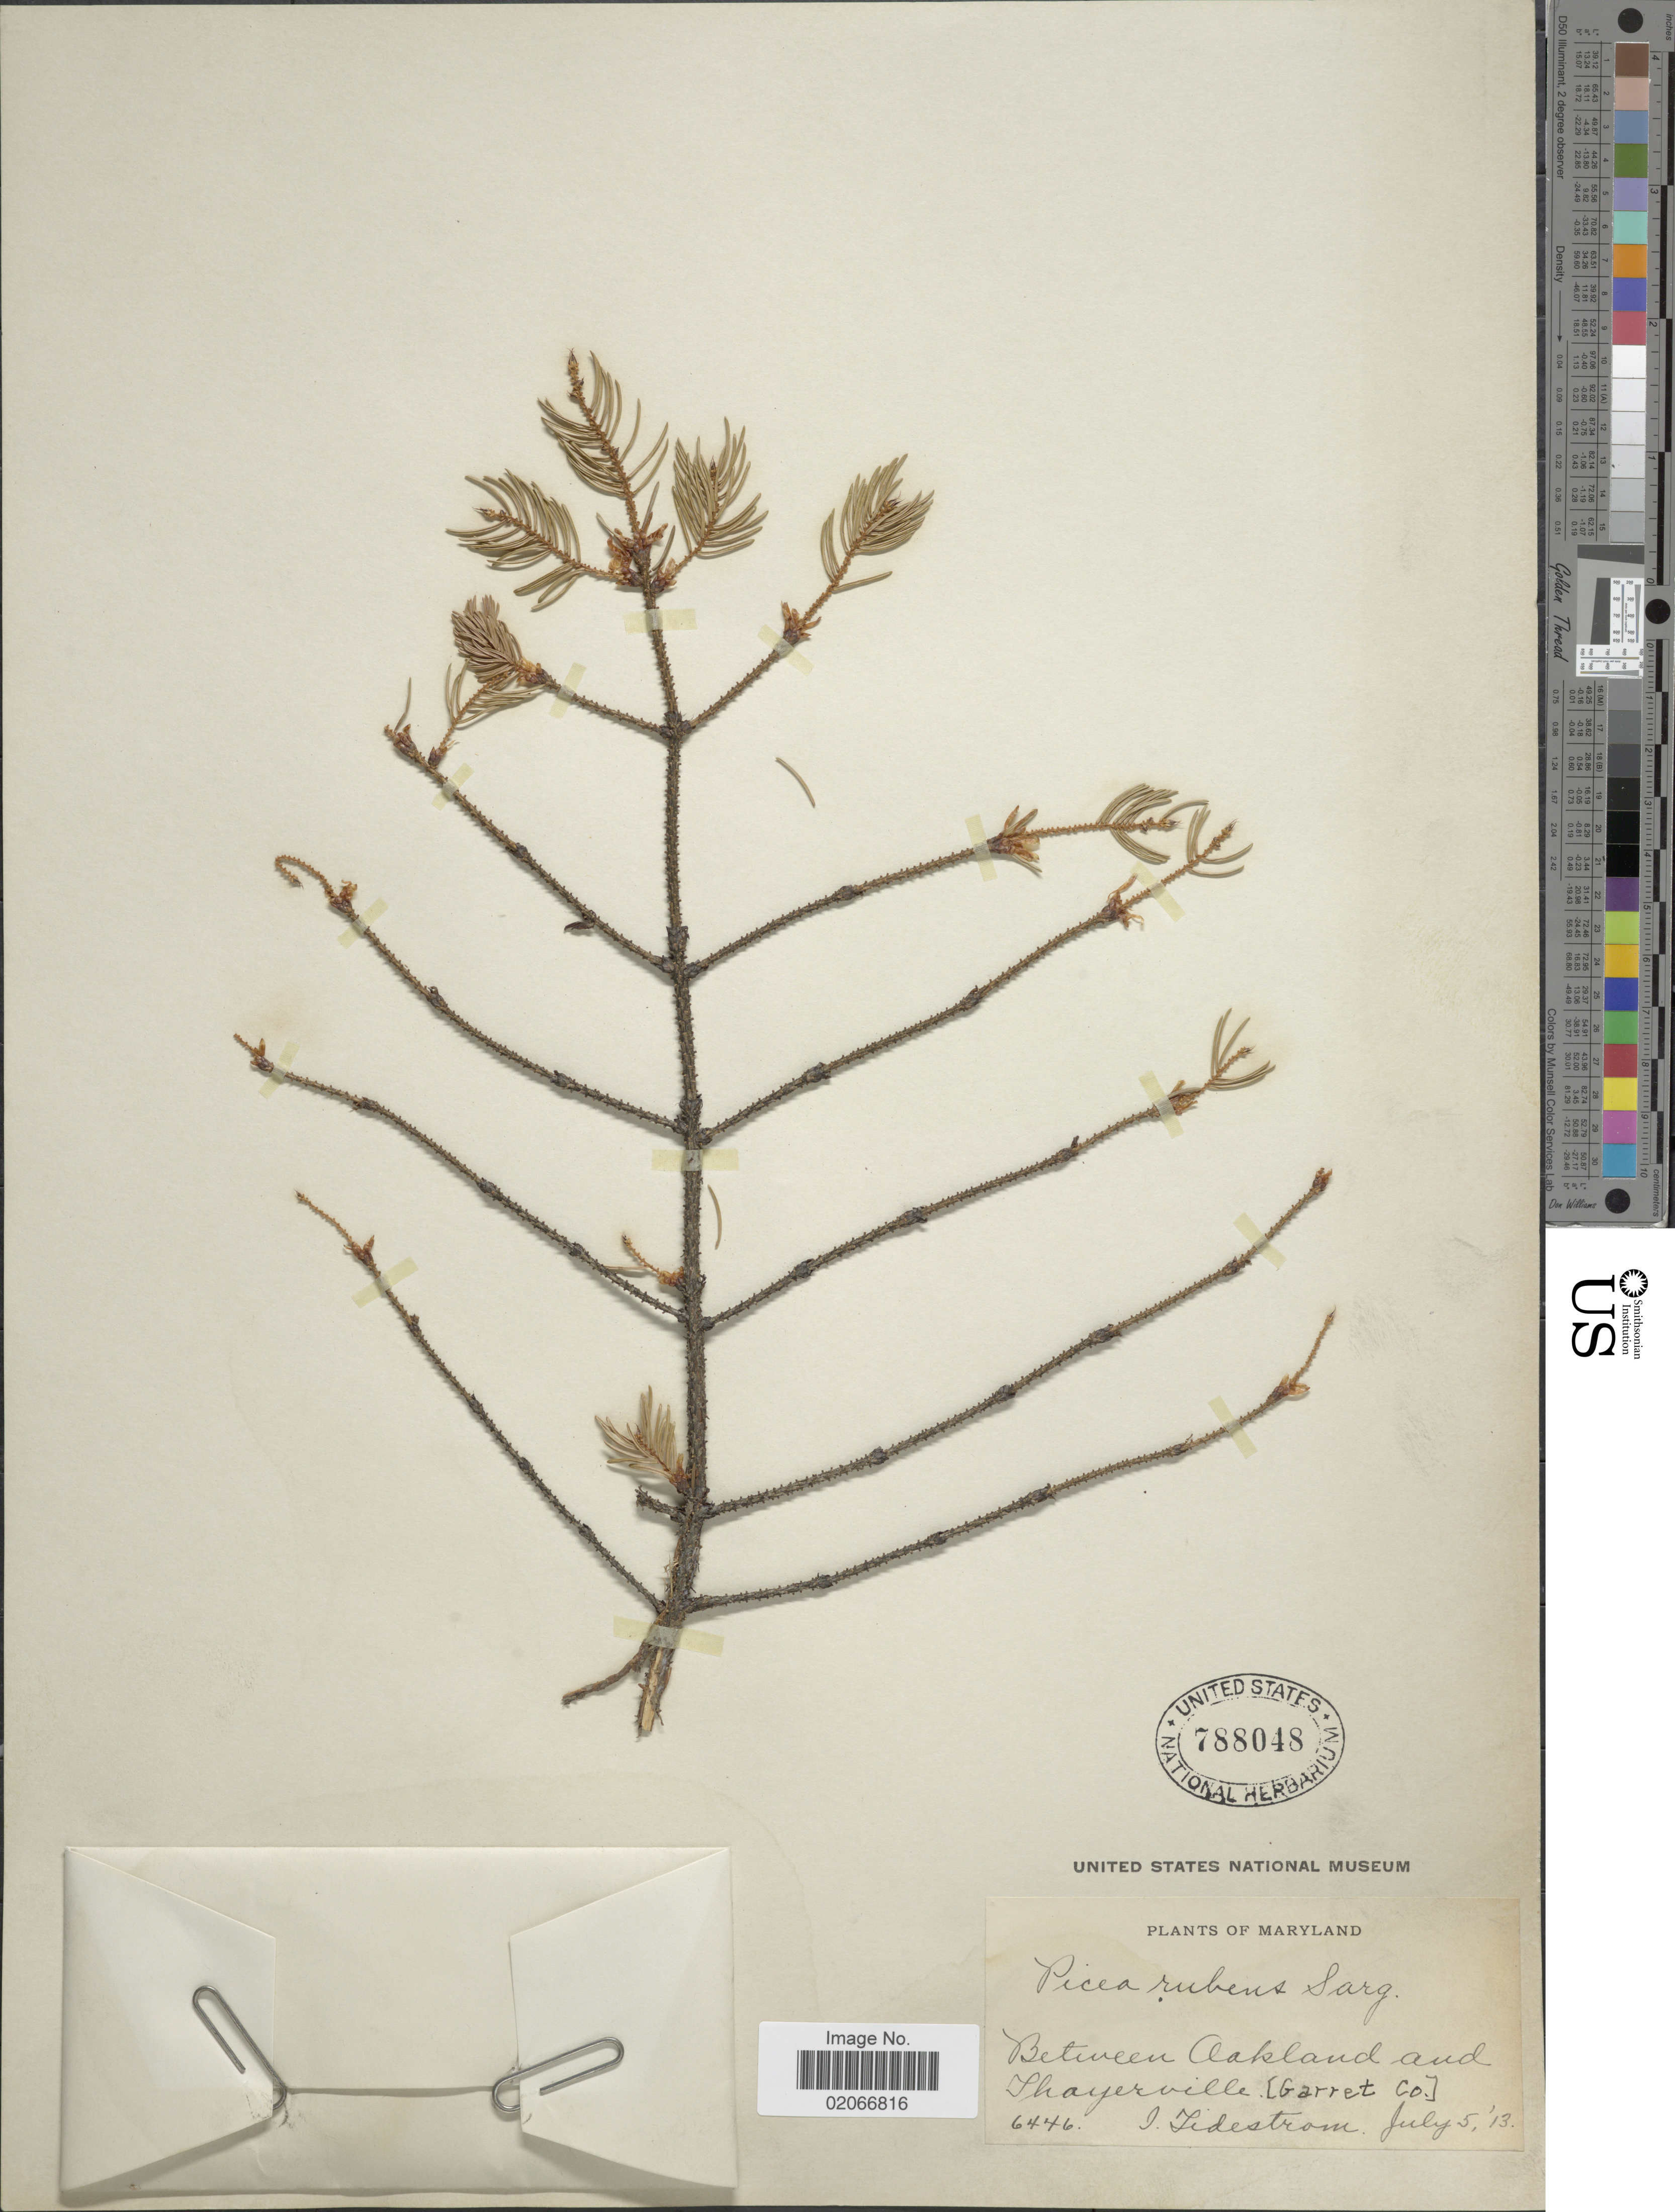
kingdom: Plantae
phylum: Tracheophyta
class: Pinopsida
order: Pinales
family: Pinaceae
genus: Picea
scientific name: Picea rubens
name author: Sarg.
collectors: I. F. Tidestrom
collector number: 6446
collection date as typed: Transcribed d/m/y: 5/7/13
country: United States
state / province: Maryland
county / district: Garrett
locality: Between Oakland and Thayerville (Garrett Co.)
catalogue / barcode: US 788048